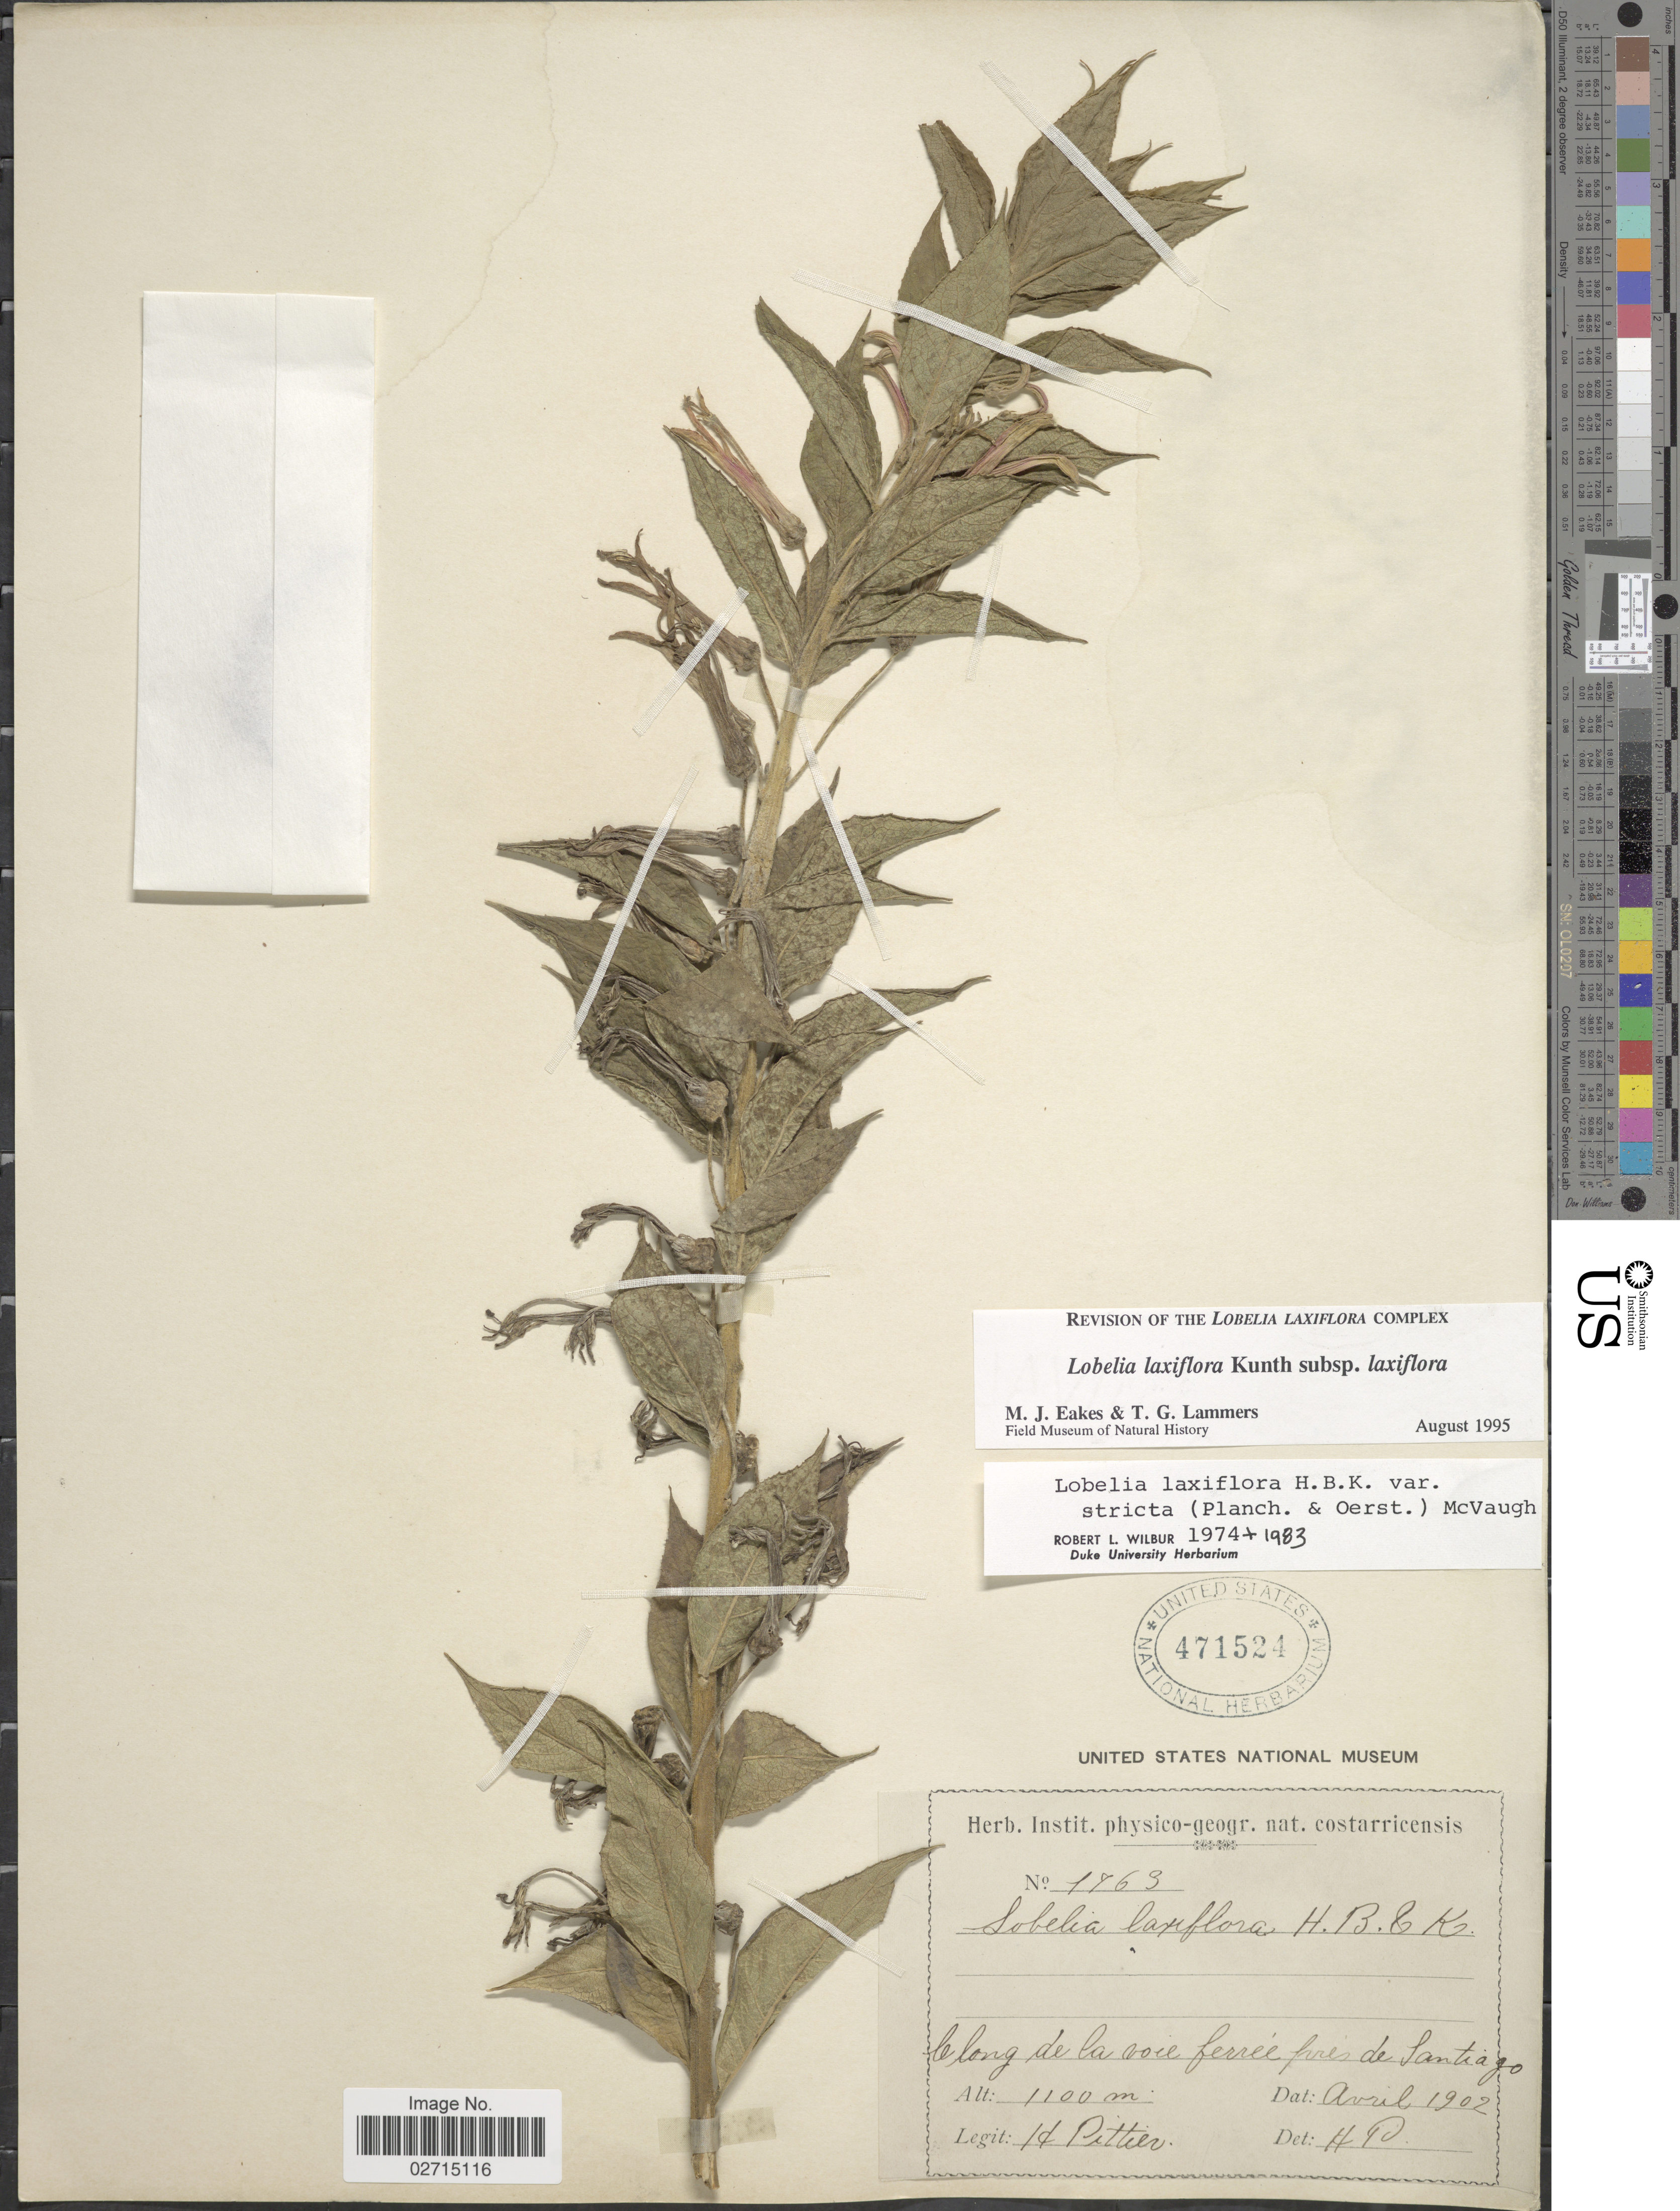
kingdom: Plantae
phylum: Tracheophyta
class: Magnoliopsida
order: Asterales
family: Campanulaceae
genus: Lobelia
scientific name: Lobelia laxiflora subsp. laxiflora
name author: Kunth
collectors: H. F. Pittier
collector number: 1763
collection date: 1902-04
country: Costa Rica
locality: Along the la voie ferreé pres de Santiago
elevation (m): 1100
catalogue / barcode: US 471524